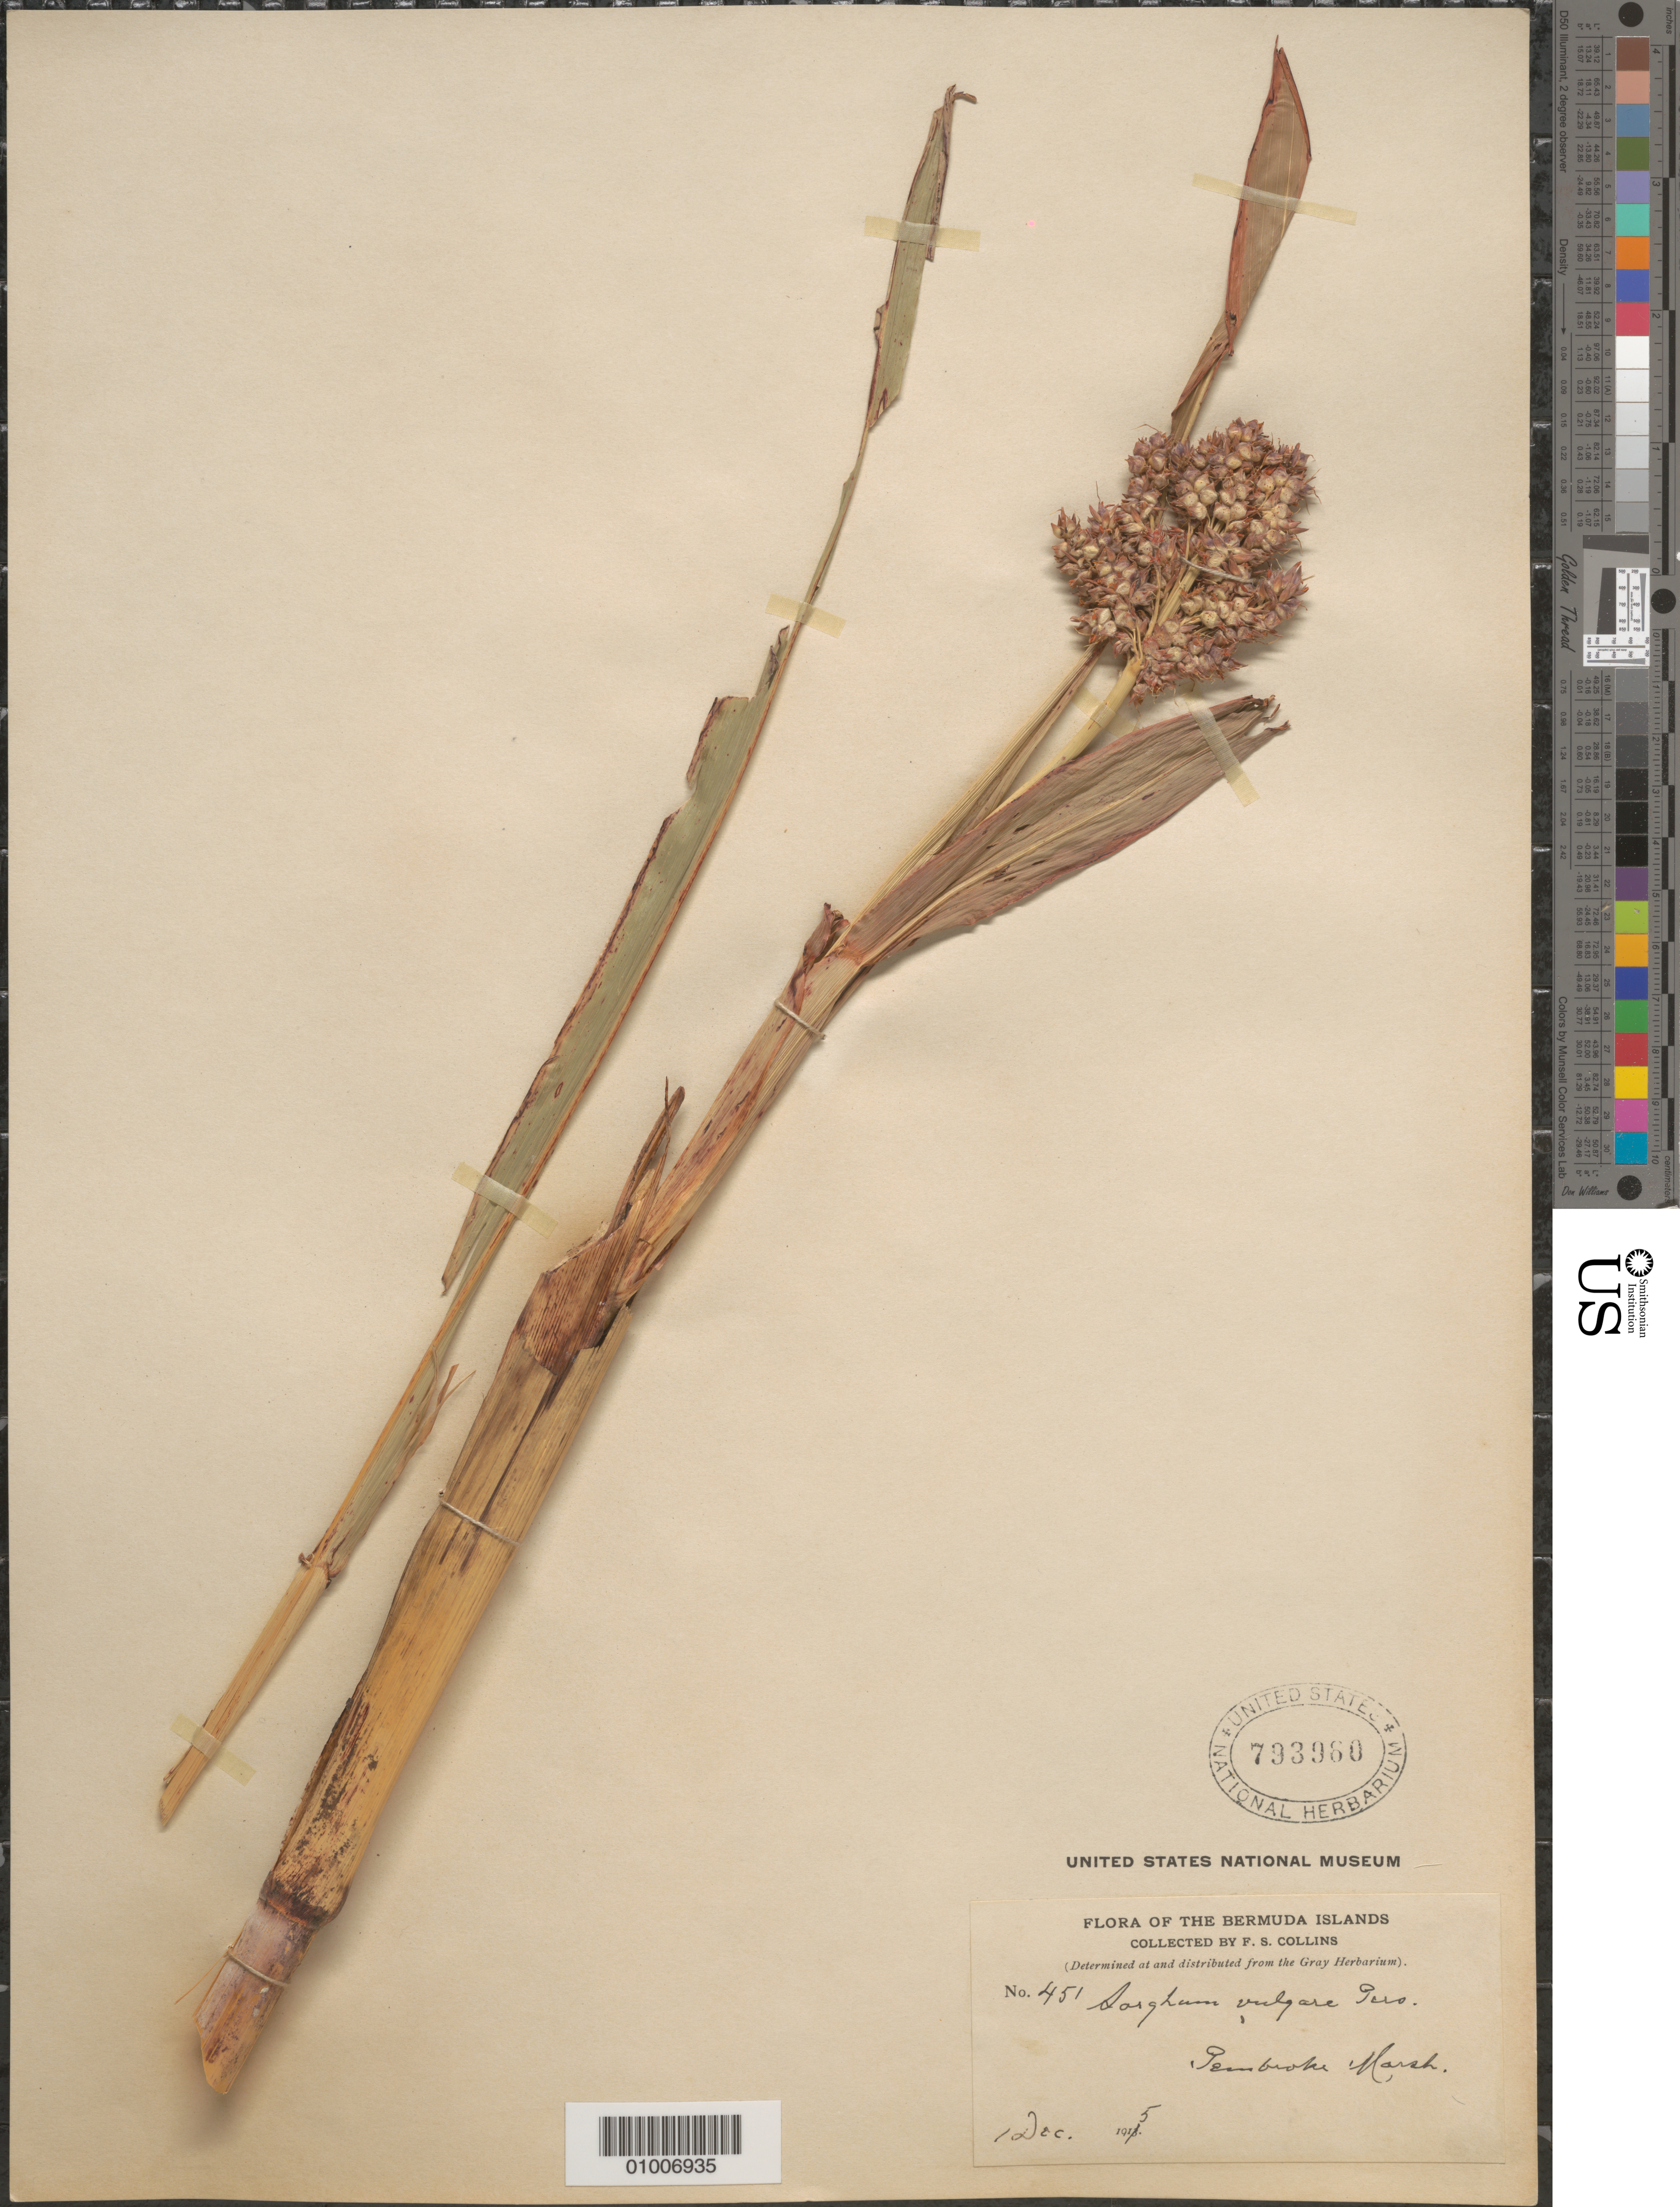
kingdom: Plantae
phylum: Tracheophyta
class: Liliopsida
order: Poales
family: Poaceae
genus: Sorghum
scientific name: Sorghum vulgare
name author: (L.) Pers.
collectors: F. Collins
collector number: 451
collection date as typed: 01 Dec 1915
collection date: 1915-12-01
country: Bermuda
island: Bermuda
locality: Pembroke Marsh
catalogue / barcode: US 793960